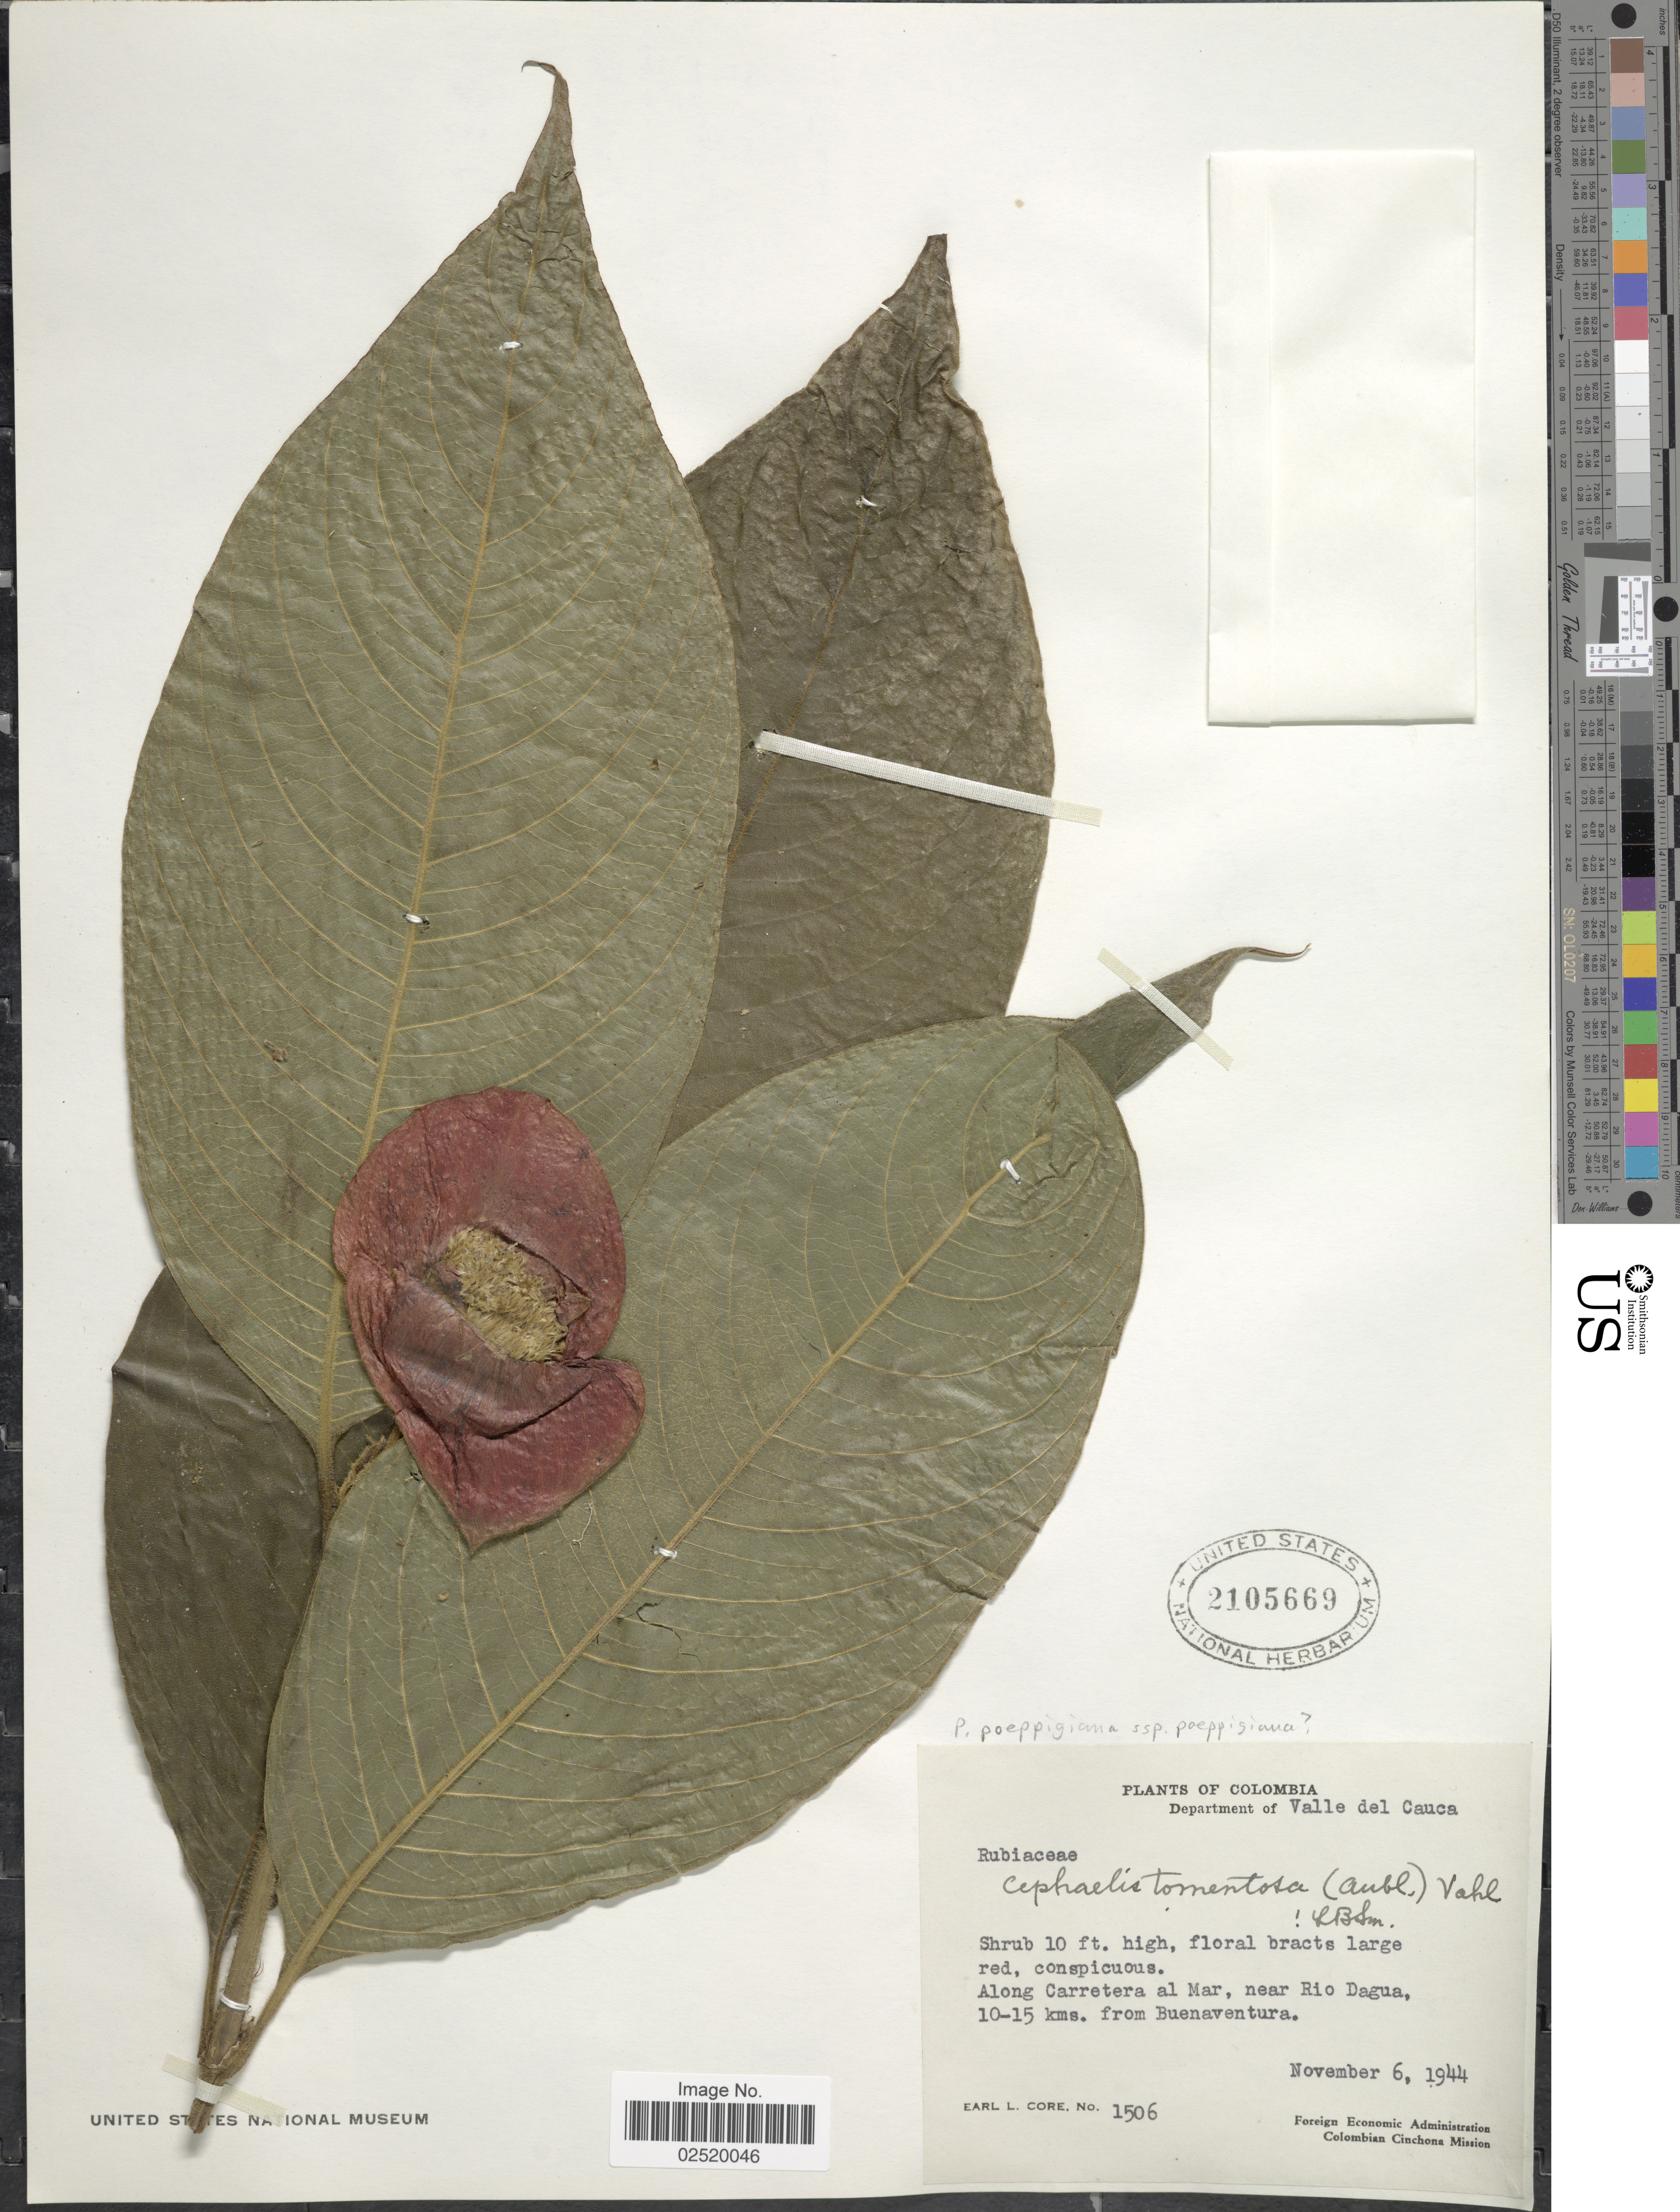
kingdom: Plantae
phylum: Tracheophyta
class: Magnoliopsida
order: Gentianales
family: Rubiaceae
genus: Psychotria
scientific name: Psychotria poeppigiana subsp. poeppigiana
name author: Müll. Arg.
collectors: E. L. Core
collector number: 1506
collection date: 1944-01-06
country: Colombia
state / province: Valle del Cauca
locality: Department of Valle del Cauca, Along Carretera al Mar, near Rio Dagua 10-15 kms. from Buenaventura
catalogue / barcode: US 2105669